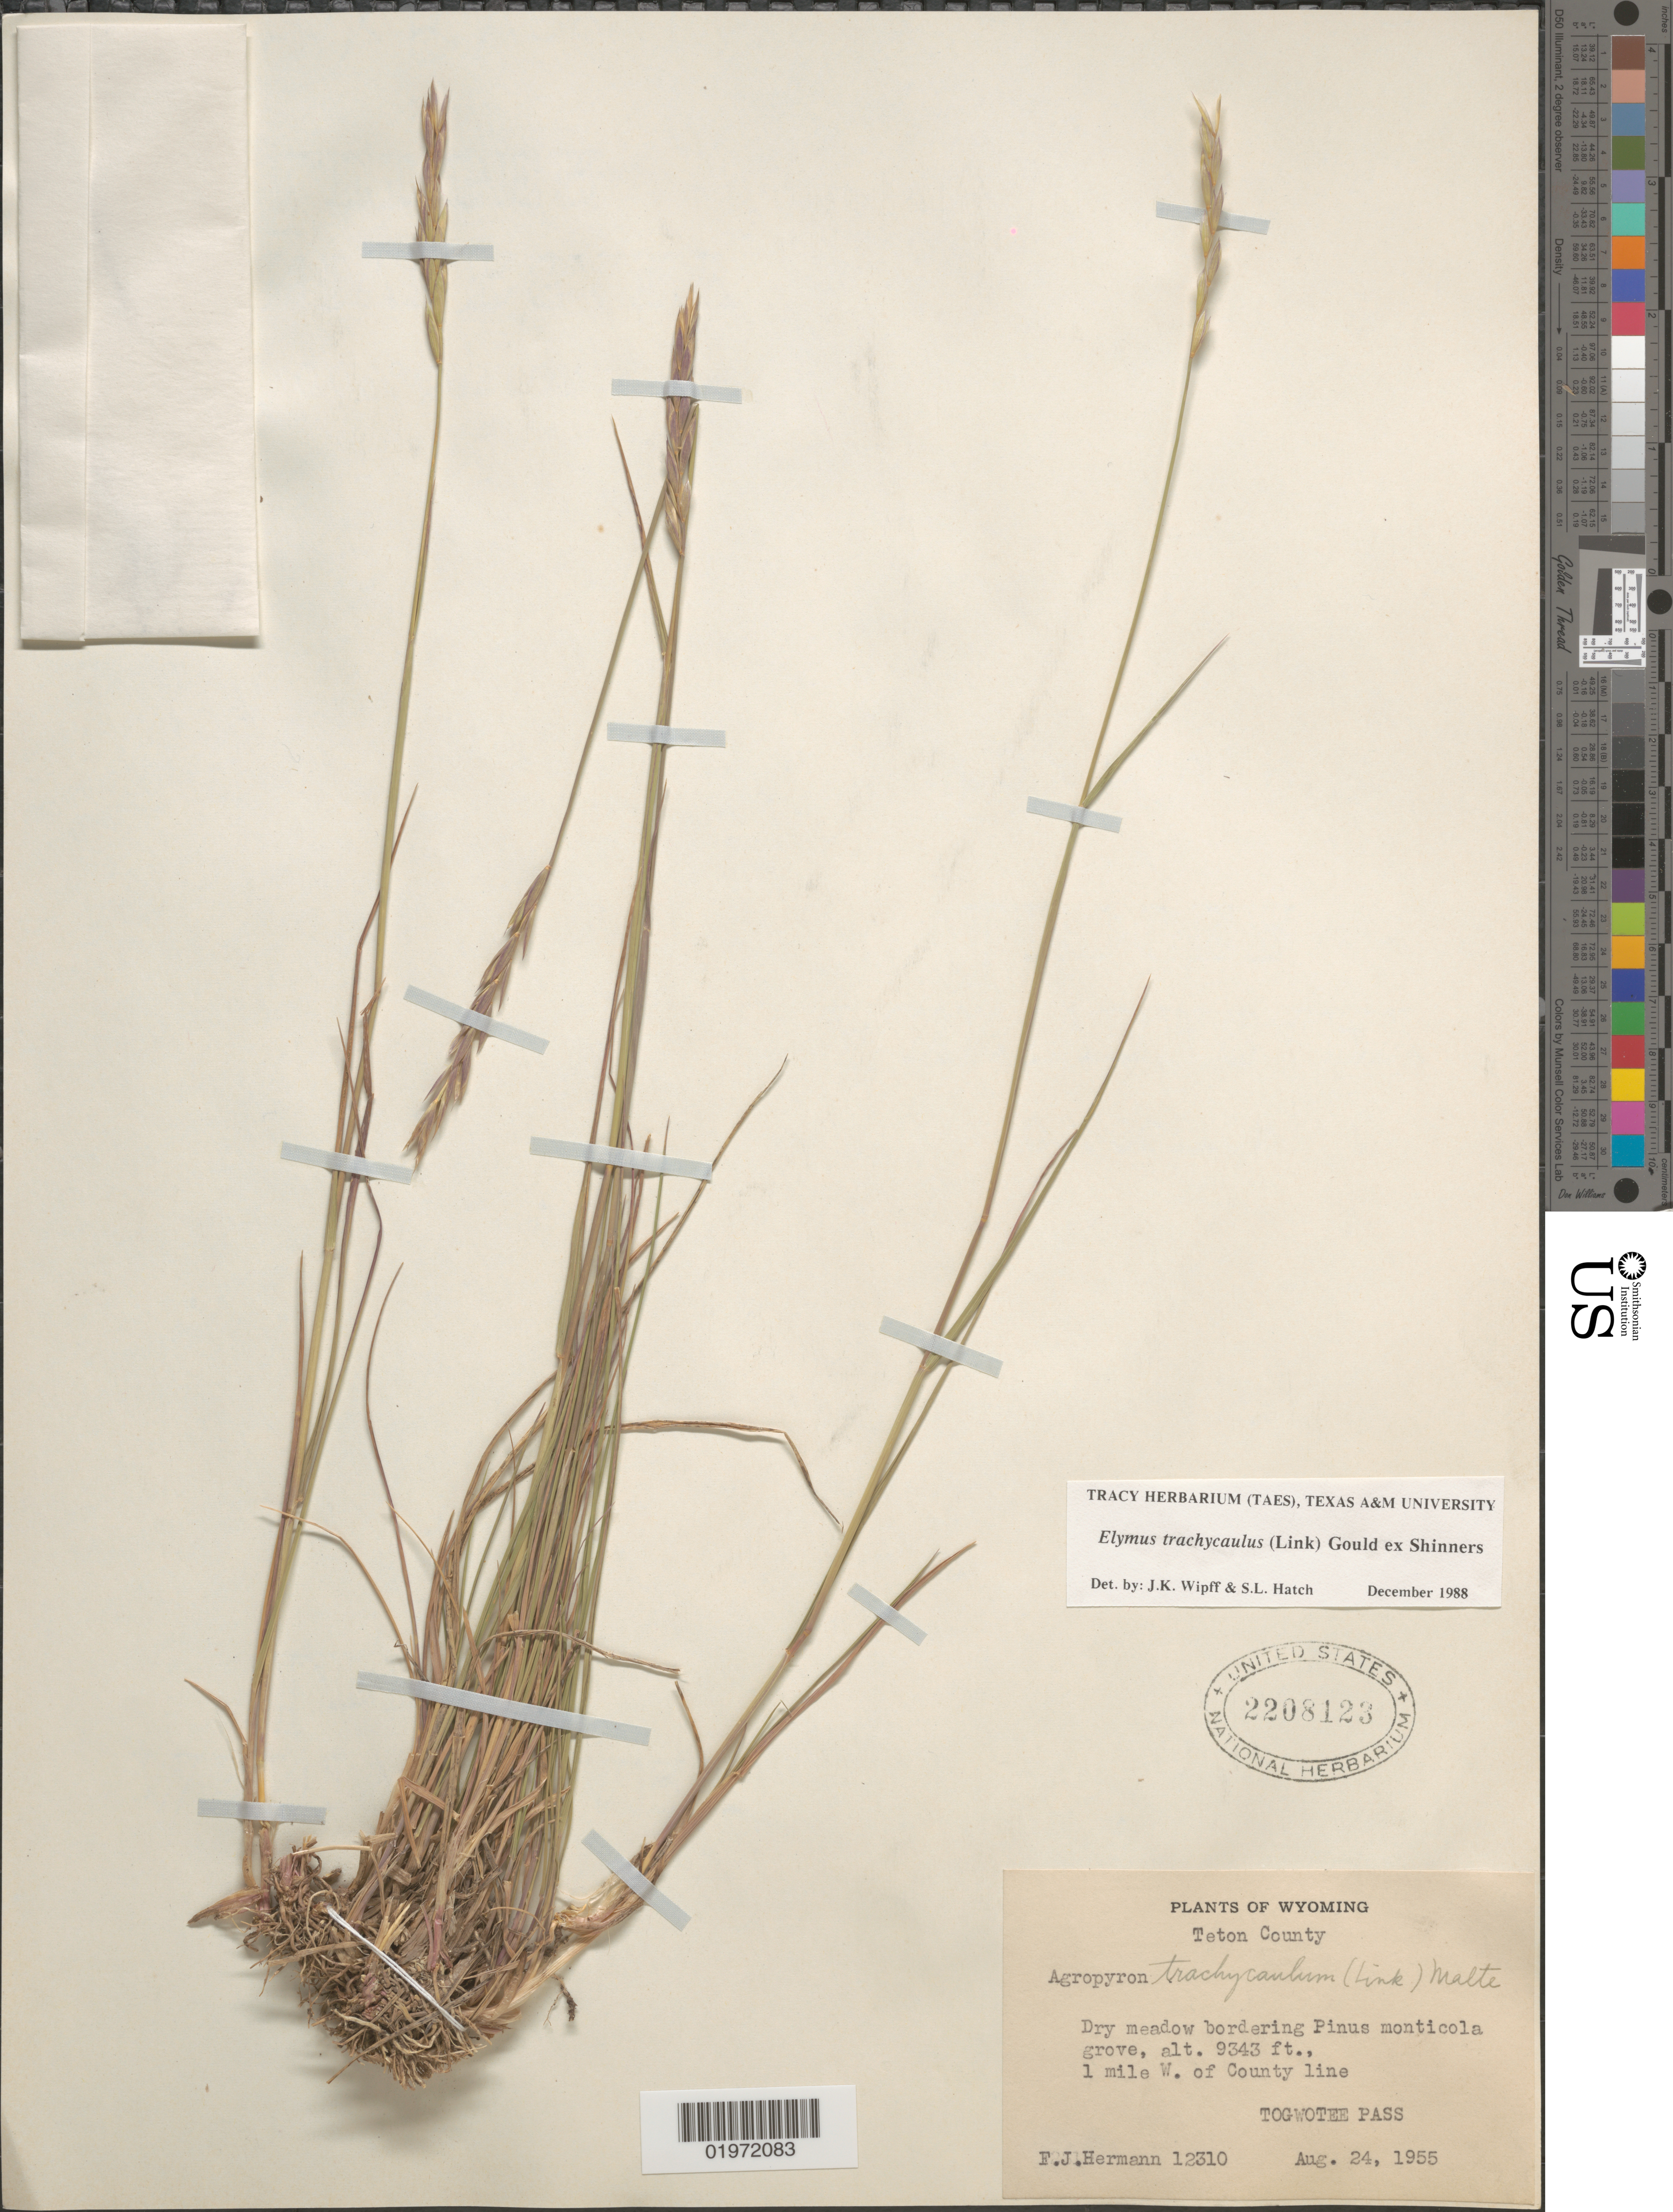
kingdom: Plantae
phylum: Tracheophyta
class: Liliopsida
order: Poales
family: Poaceae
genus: Elymus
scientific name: Elymus trachycaulus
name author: (Link) Gould ex Shinners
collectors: F. J. Hermann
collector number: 12310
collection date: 1955-08-24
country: United States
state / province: Wyoming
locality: Teton County. 1 mile W. of County line. Togwotee Pass.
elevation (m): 2848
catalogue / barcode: US 2208123